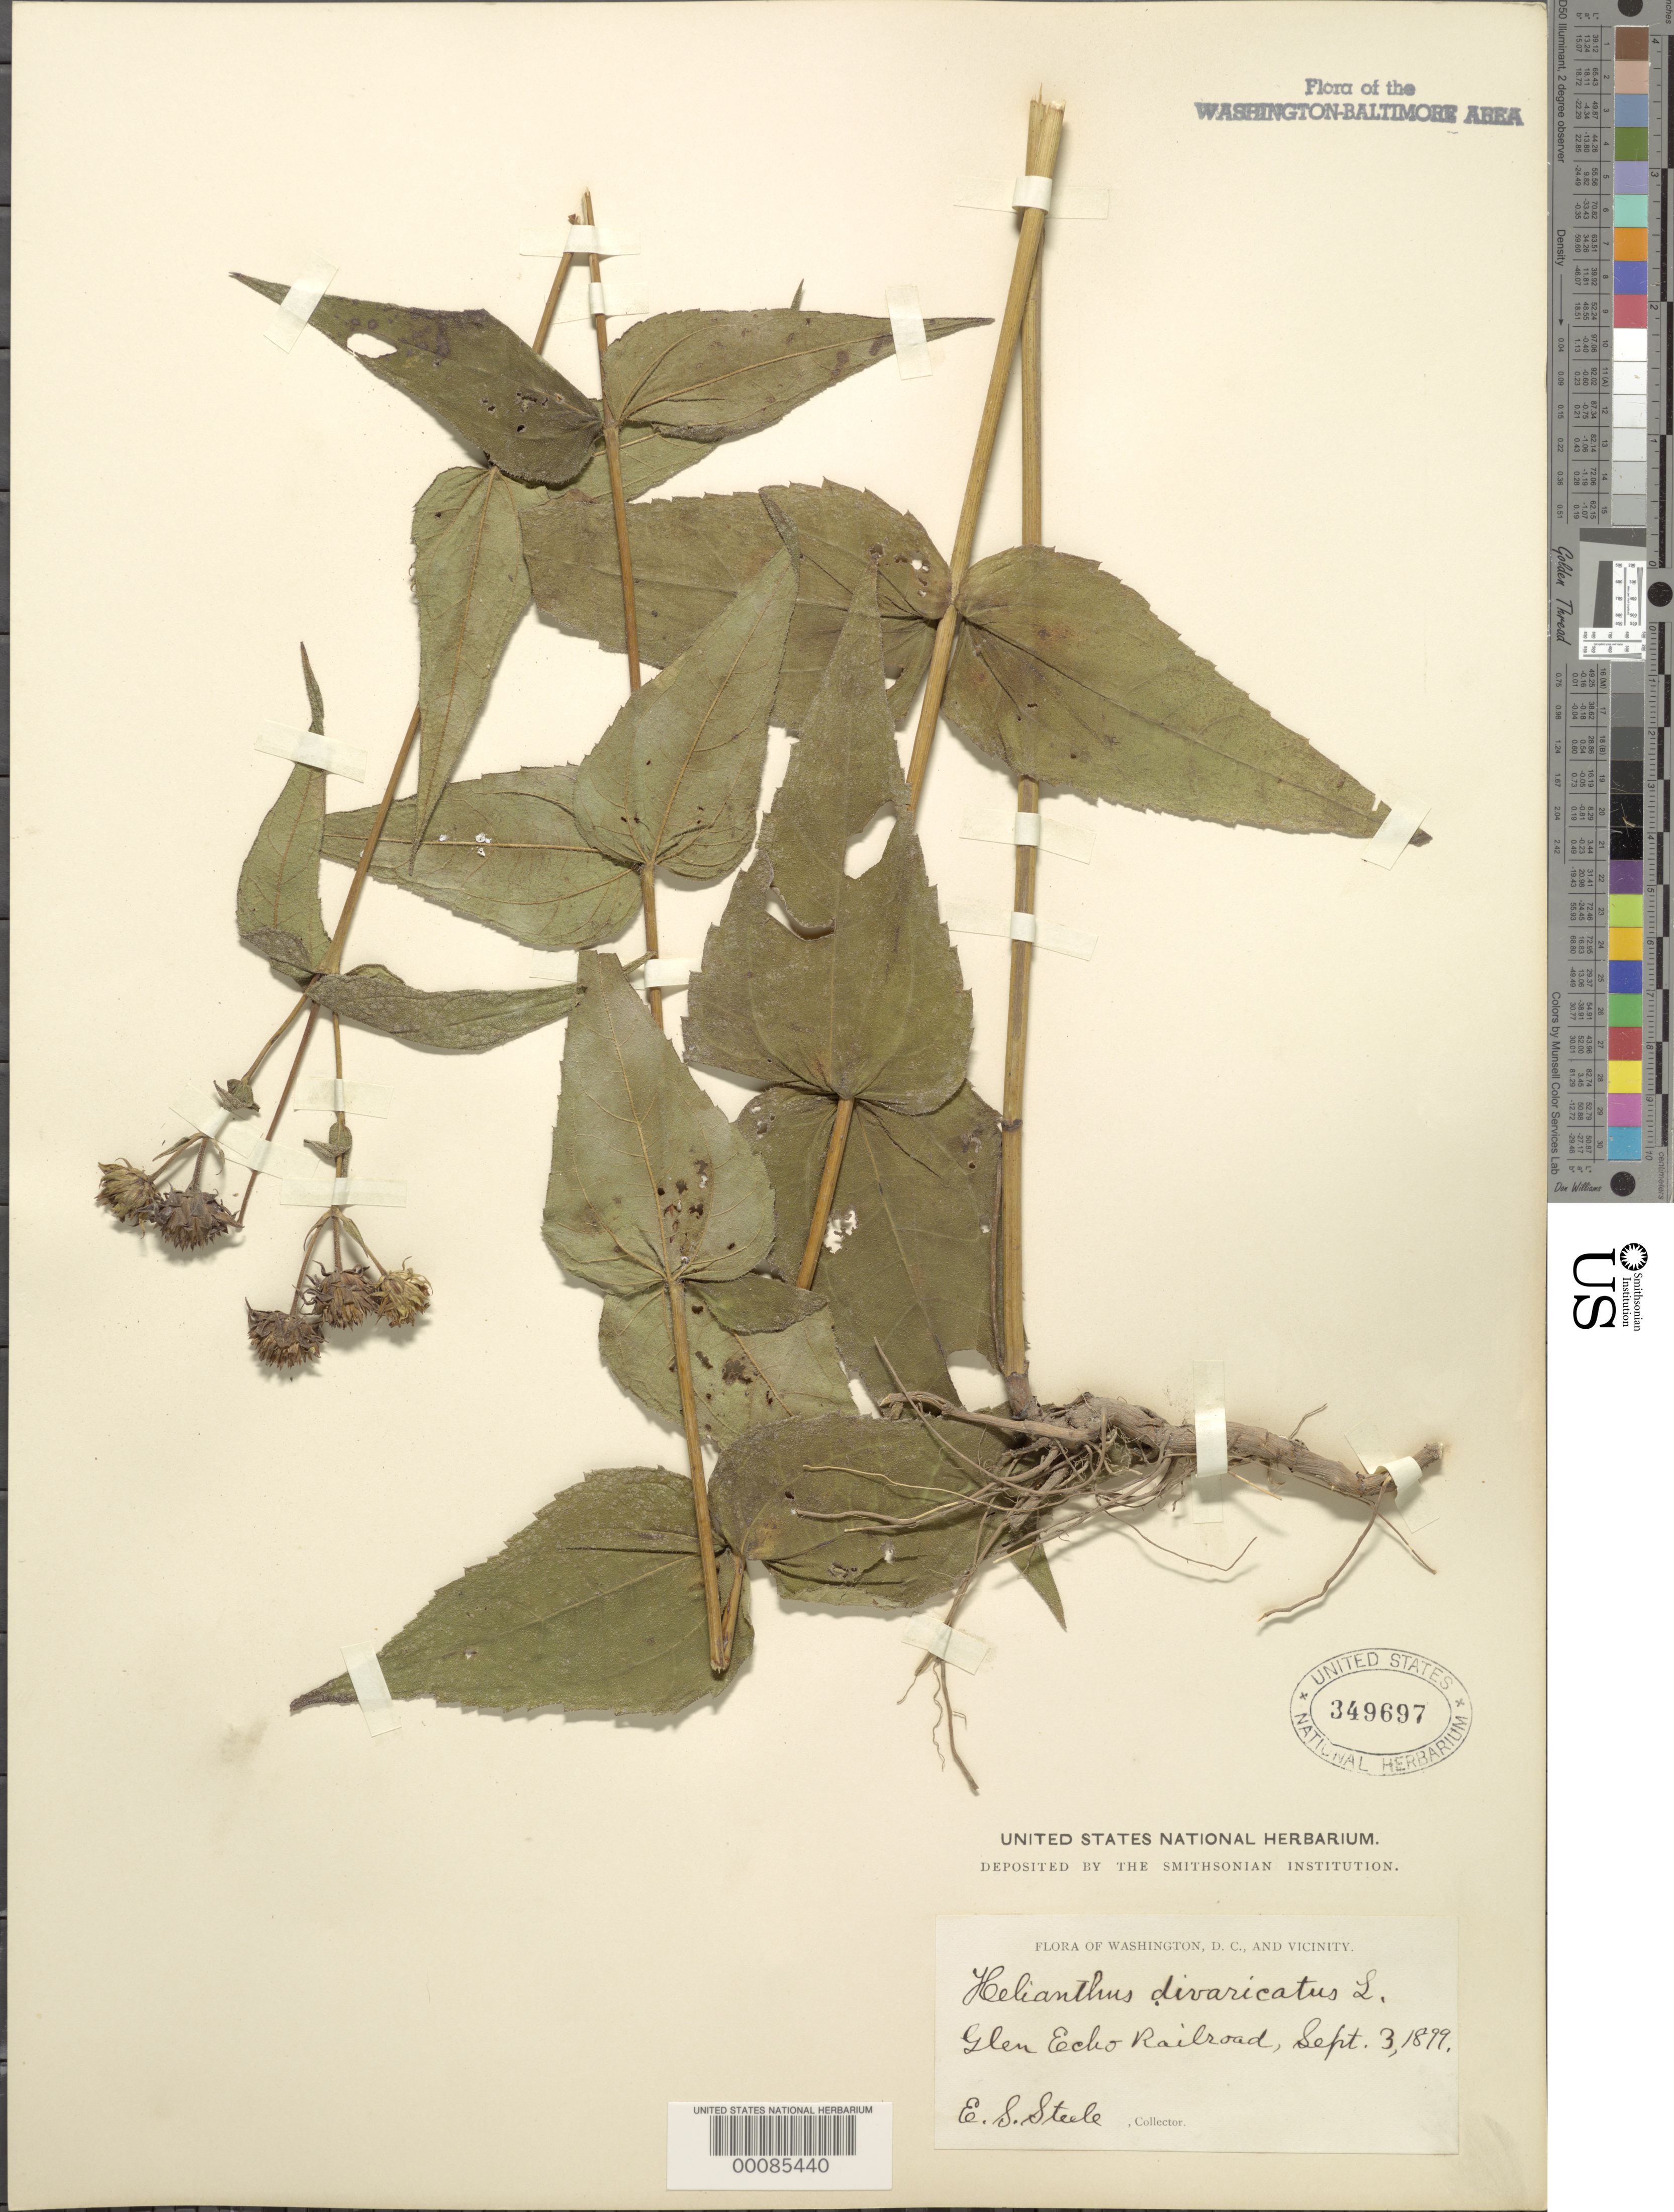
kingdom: Plantae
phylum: Tracheophyta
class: Magnoliopsida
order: Asterales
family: Asteraceae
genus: Helianthus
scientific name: Helianthus divaricatus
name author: L.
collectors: E. Steele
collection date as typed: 03 Sep 1899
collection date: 1899-09-03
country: United States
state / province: Maryland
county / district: Montgomery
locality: Glen Echo Railroad C. & O. Canal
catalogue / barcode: US 349697